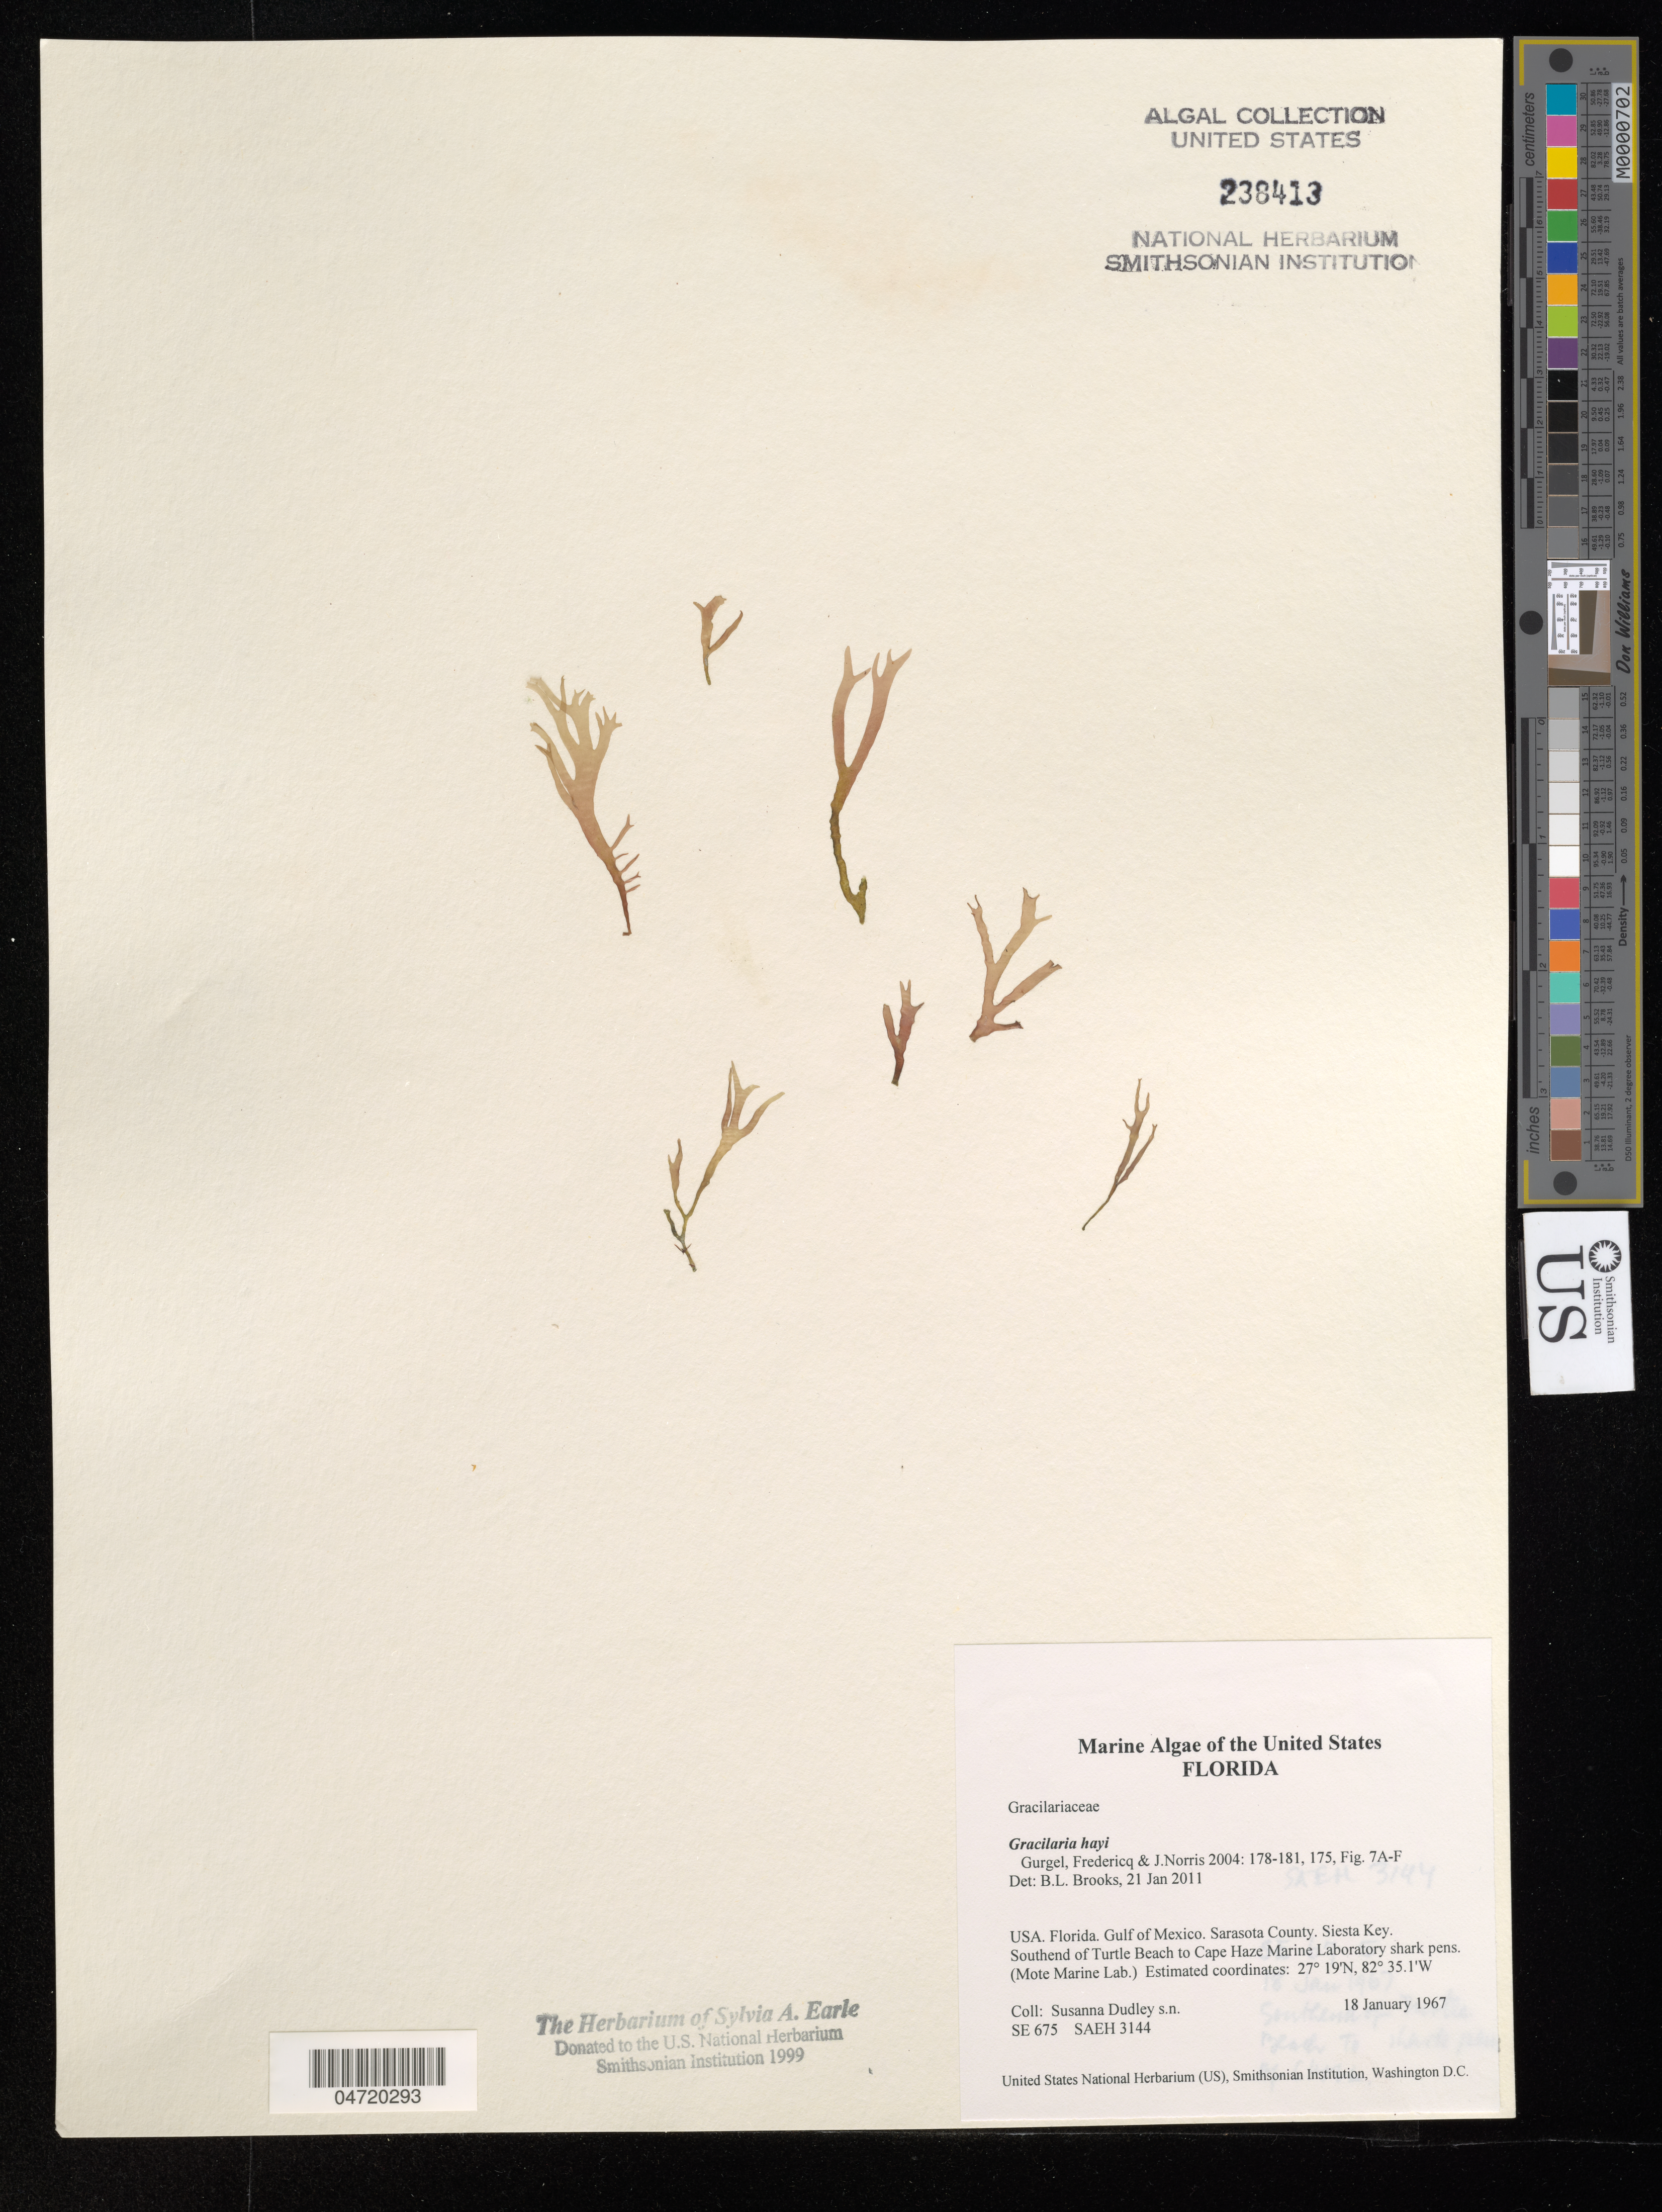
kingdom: Plantae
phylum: Rhodophyta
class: Florideophyceae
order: Gracilariales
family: Gracilariaceae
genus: Gracilaria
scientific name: Gracilaria hayi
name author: Gurgel et al. in I.A. Abbott & McDermid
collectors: S. Dudley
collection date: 1967-01-18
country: United States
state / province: Florida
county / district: Sarasota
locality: Gulf of Mexico. Sarasota County. Siesta Key. Southend of Turtle Beach to Cape Haze Marine Laboratory shark pens. (Mote Marine Lab.).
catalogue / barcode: US 238413